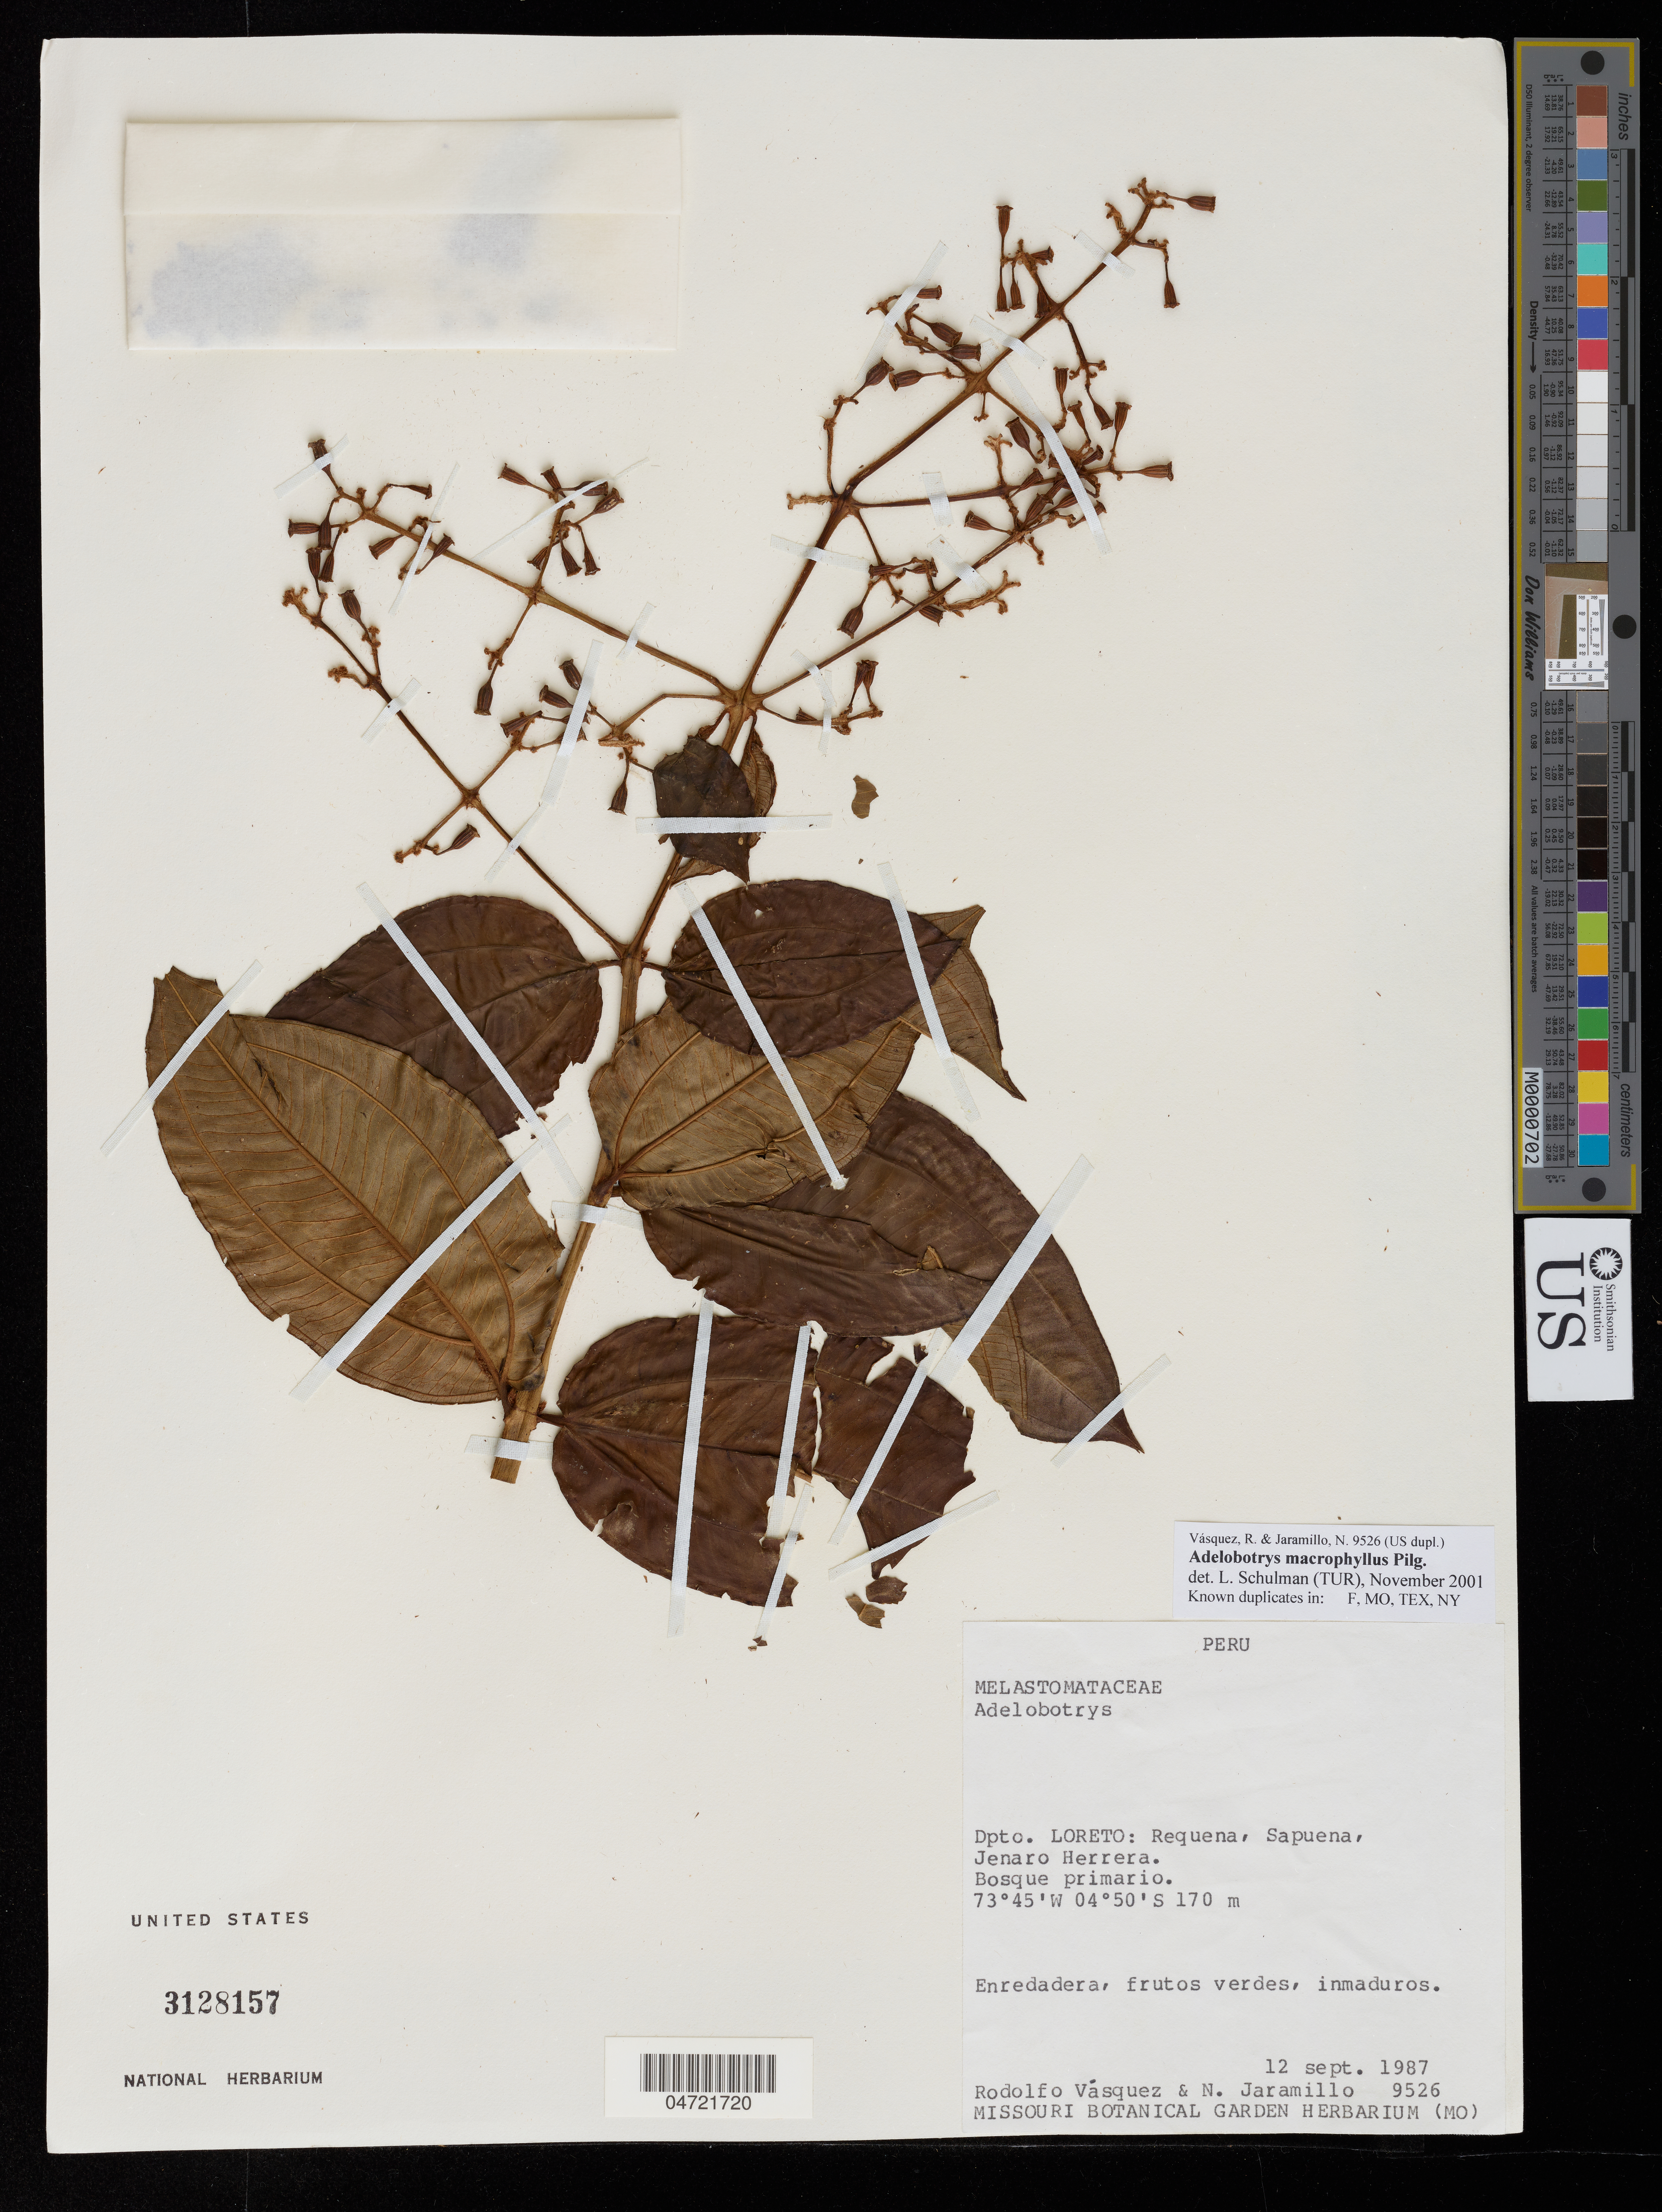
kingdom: Plantae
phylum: Tracheophyta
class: Magnoliopsida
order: Myrtales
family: Melastomataceae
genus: Adelobotrys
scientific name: Adelobotrys macrophyllus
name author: Pilg.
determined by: Schulman, Leif, (TUR), University of Turku (FINLAND)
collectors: R. Vásquez & N. Jaramillo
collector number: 9526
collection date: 1987-09-12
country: Peru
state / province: Loreto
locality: Dpto. Loreto: Requena, Sapuena, Jenaro Herrera.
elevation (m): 170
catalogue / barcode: US 3128157